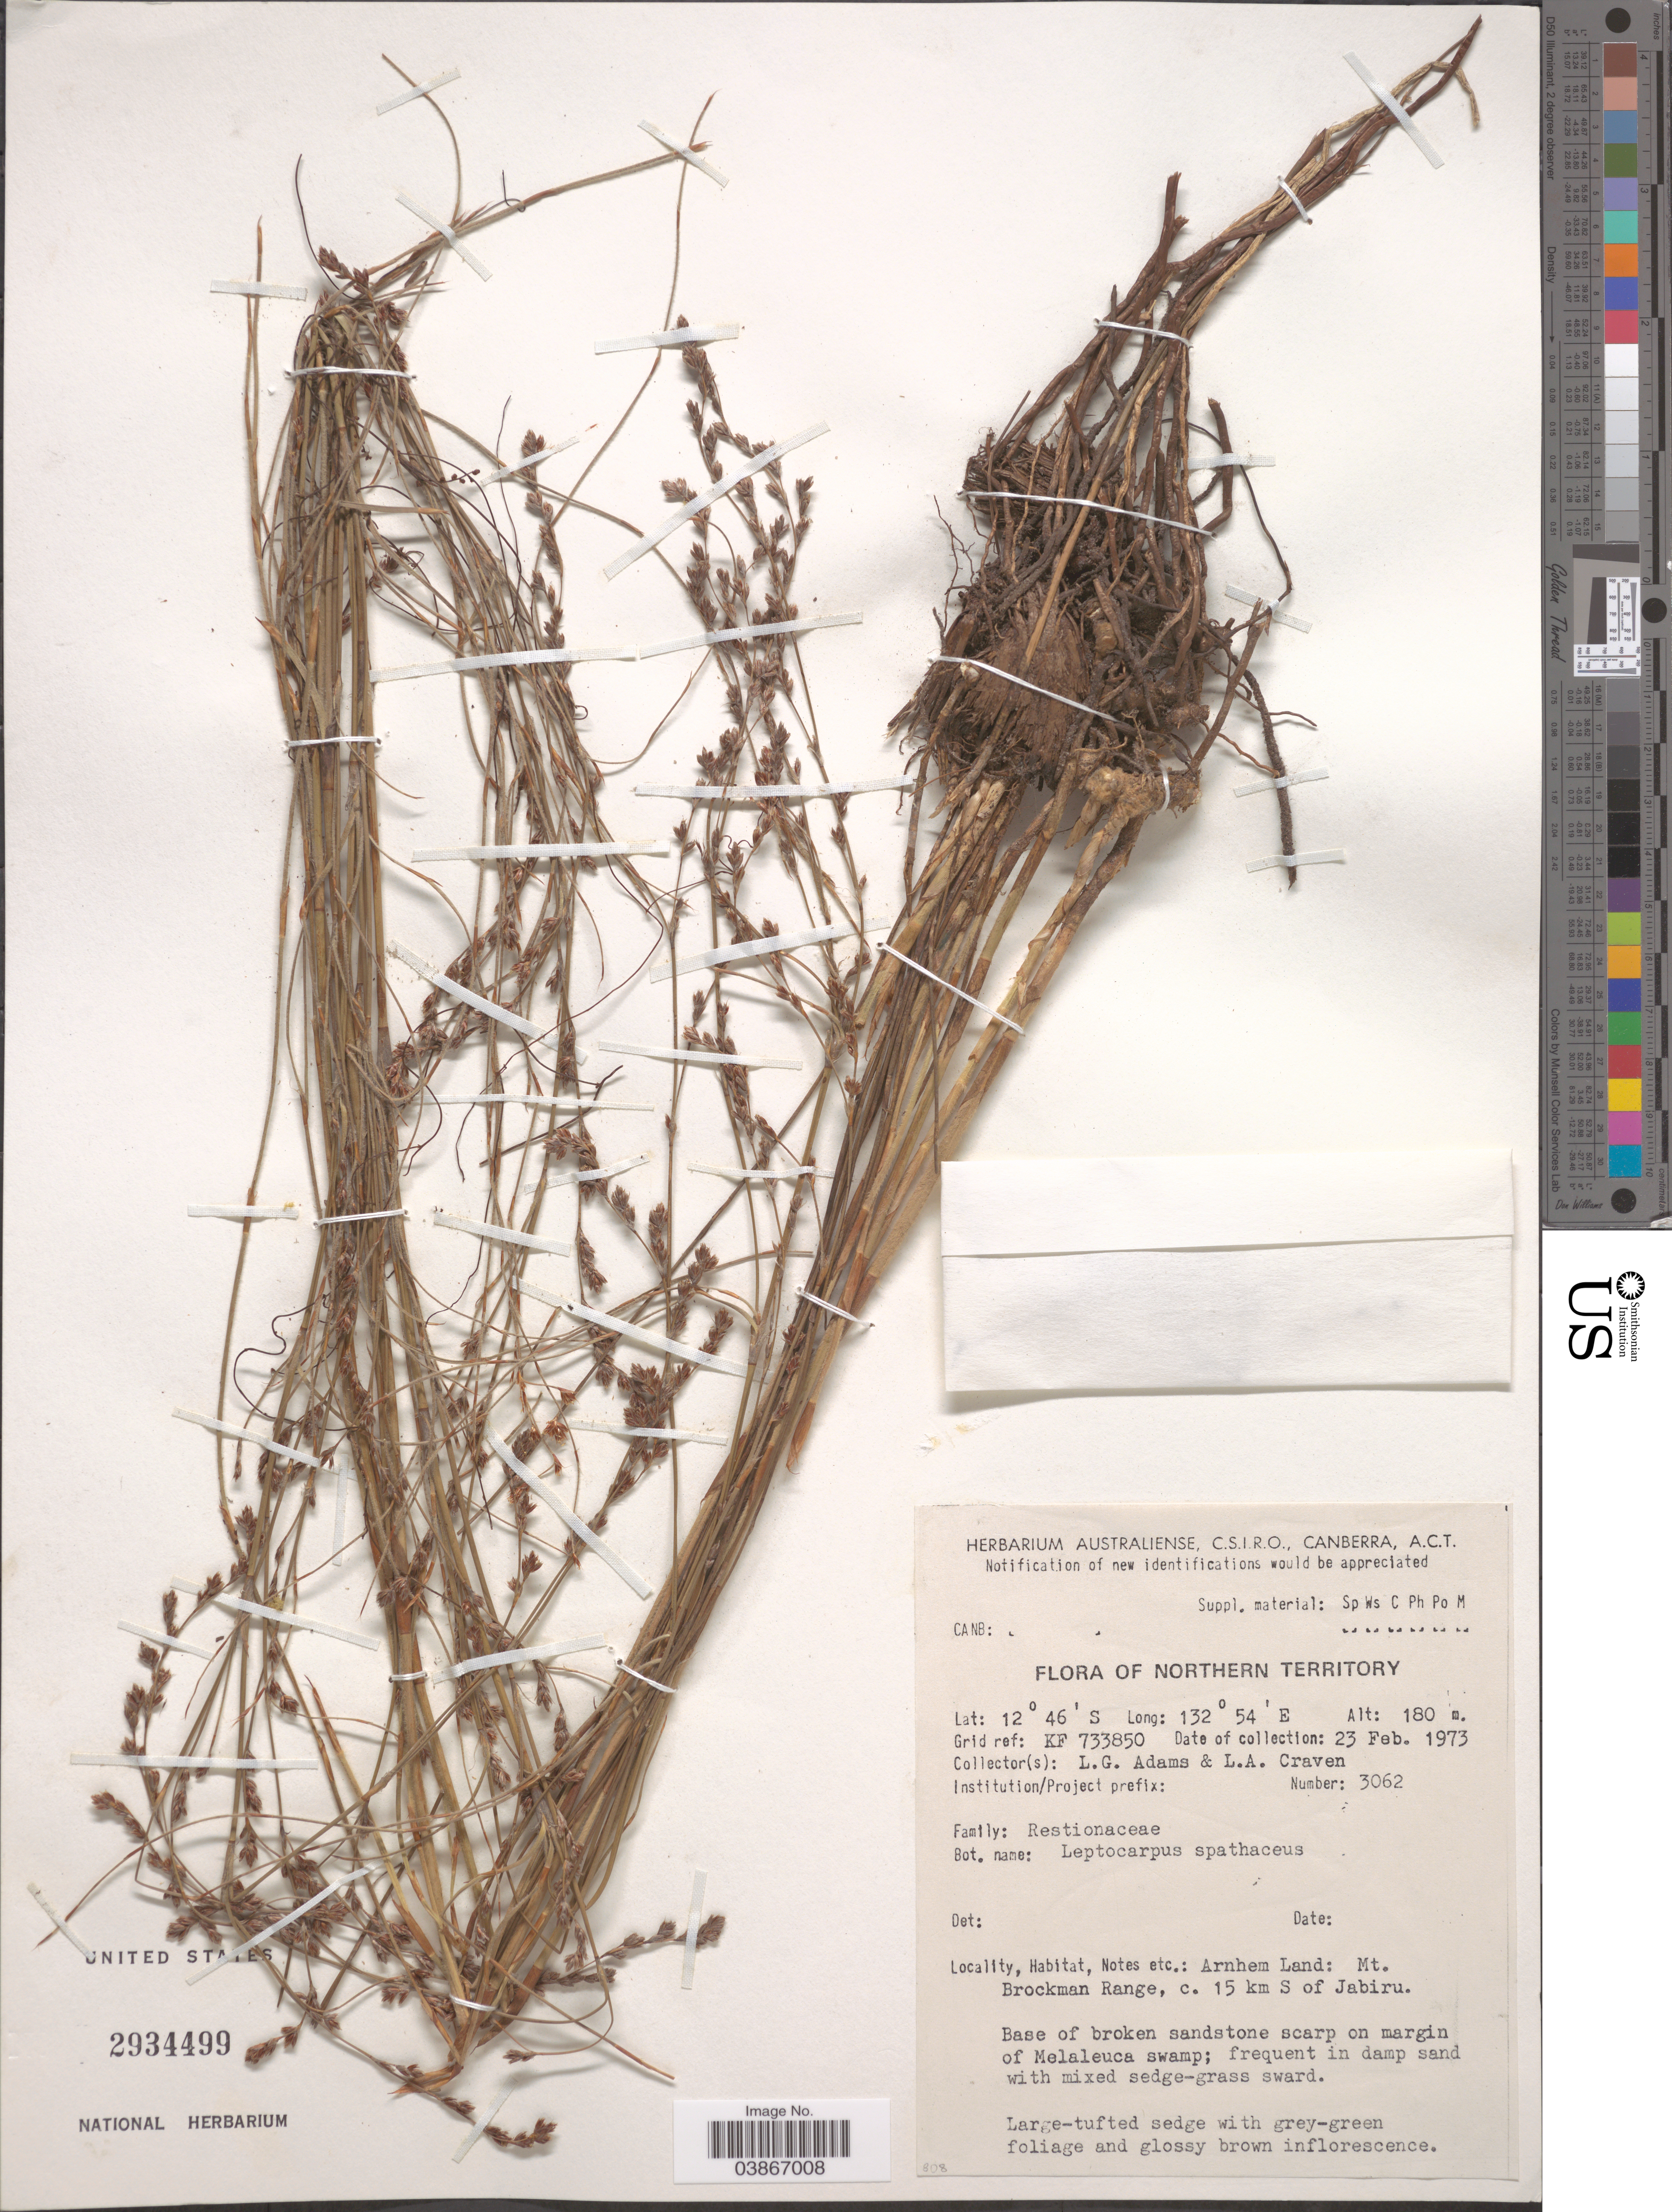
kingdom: Plantae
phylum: Tracheophyta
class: Liliopsida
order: Poales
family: Restionaceae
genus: Dapsilanthus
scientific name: Dapsilanthus spathaceus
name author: (R. Br.) B.G. Briggs & L.A.S. Johnson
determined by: Strong, Mark T., (BOT), Smithsonian Institution - National Museum of Natural History (UNITED STATES)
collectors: L. G. Adams & L. A. Craven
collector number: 3062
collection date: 1973-02-23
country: Australia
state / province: Northern Territory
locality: Grid ref: KF 733850. Arnhem Land: Mt. Brockman Range, c. 15 km S of Jabiru.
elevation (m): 180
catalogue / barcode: US 2934499